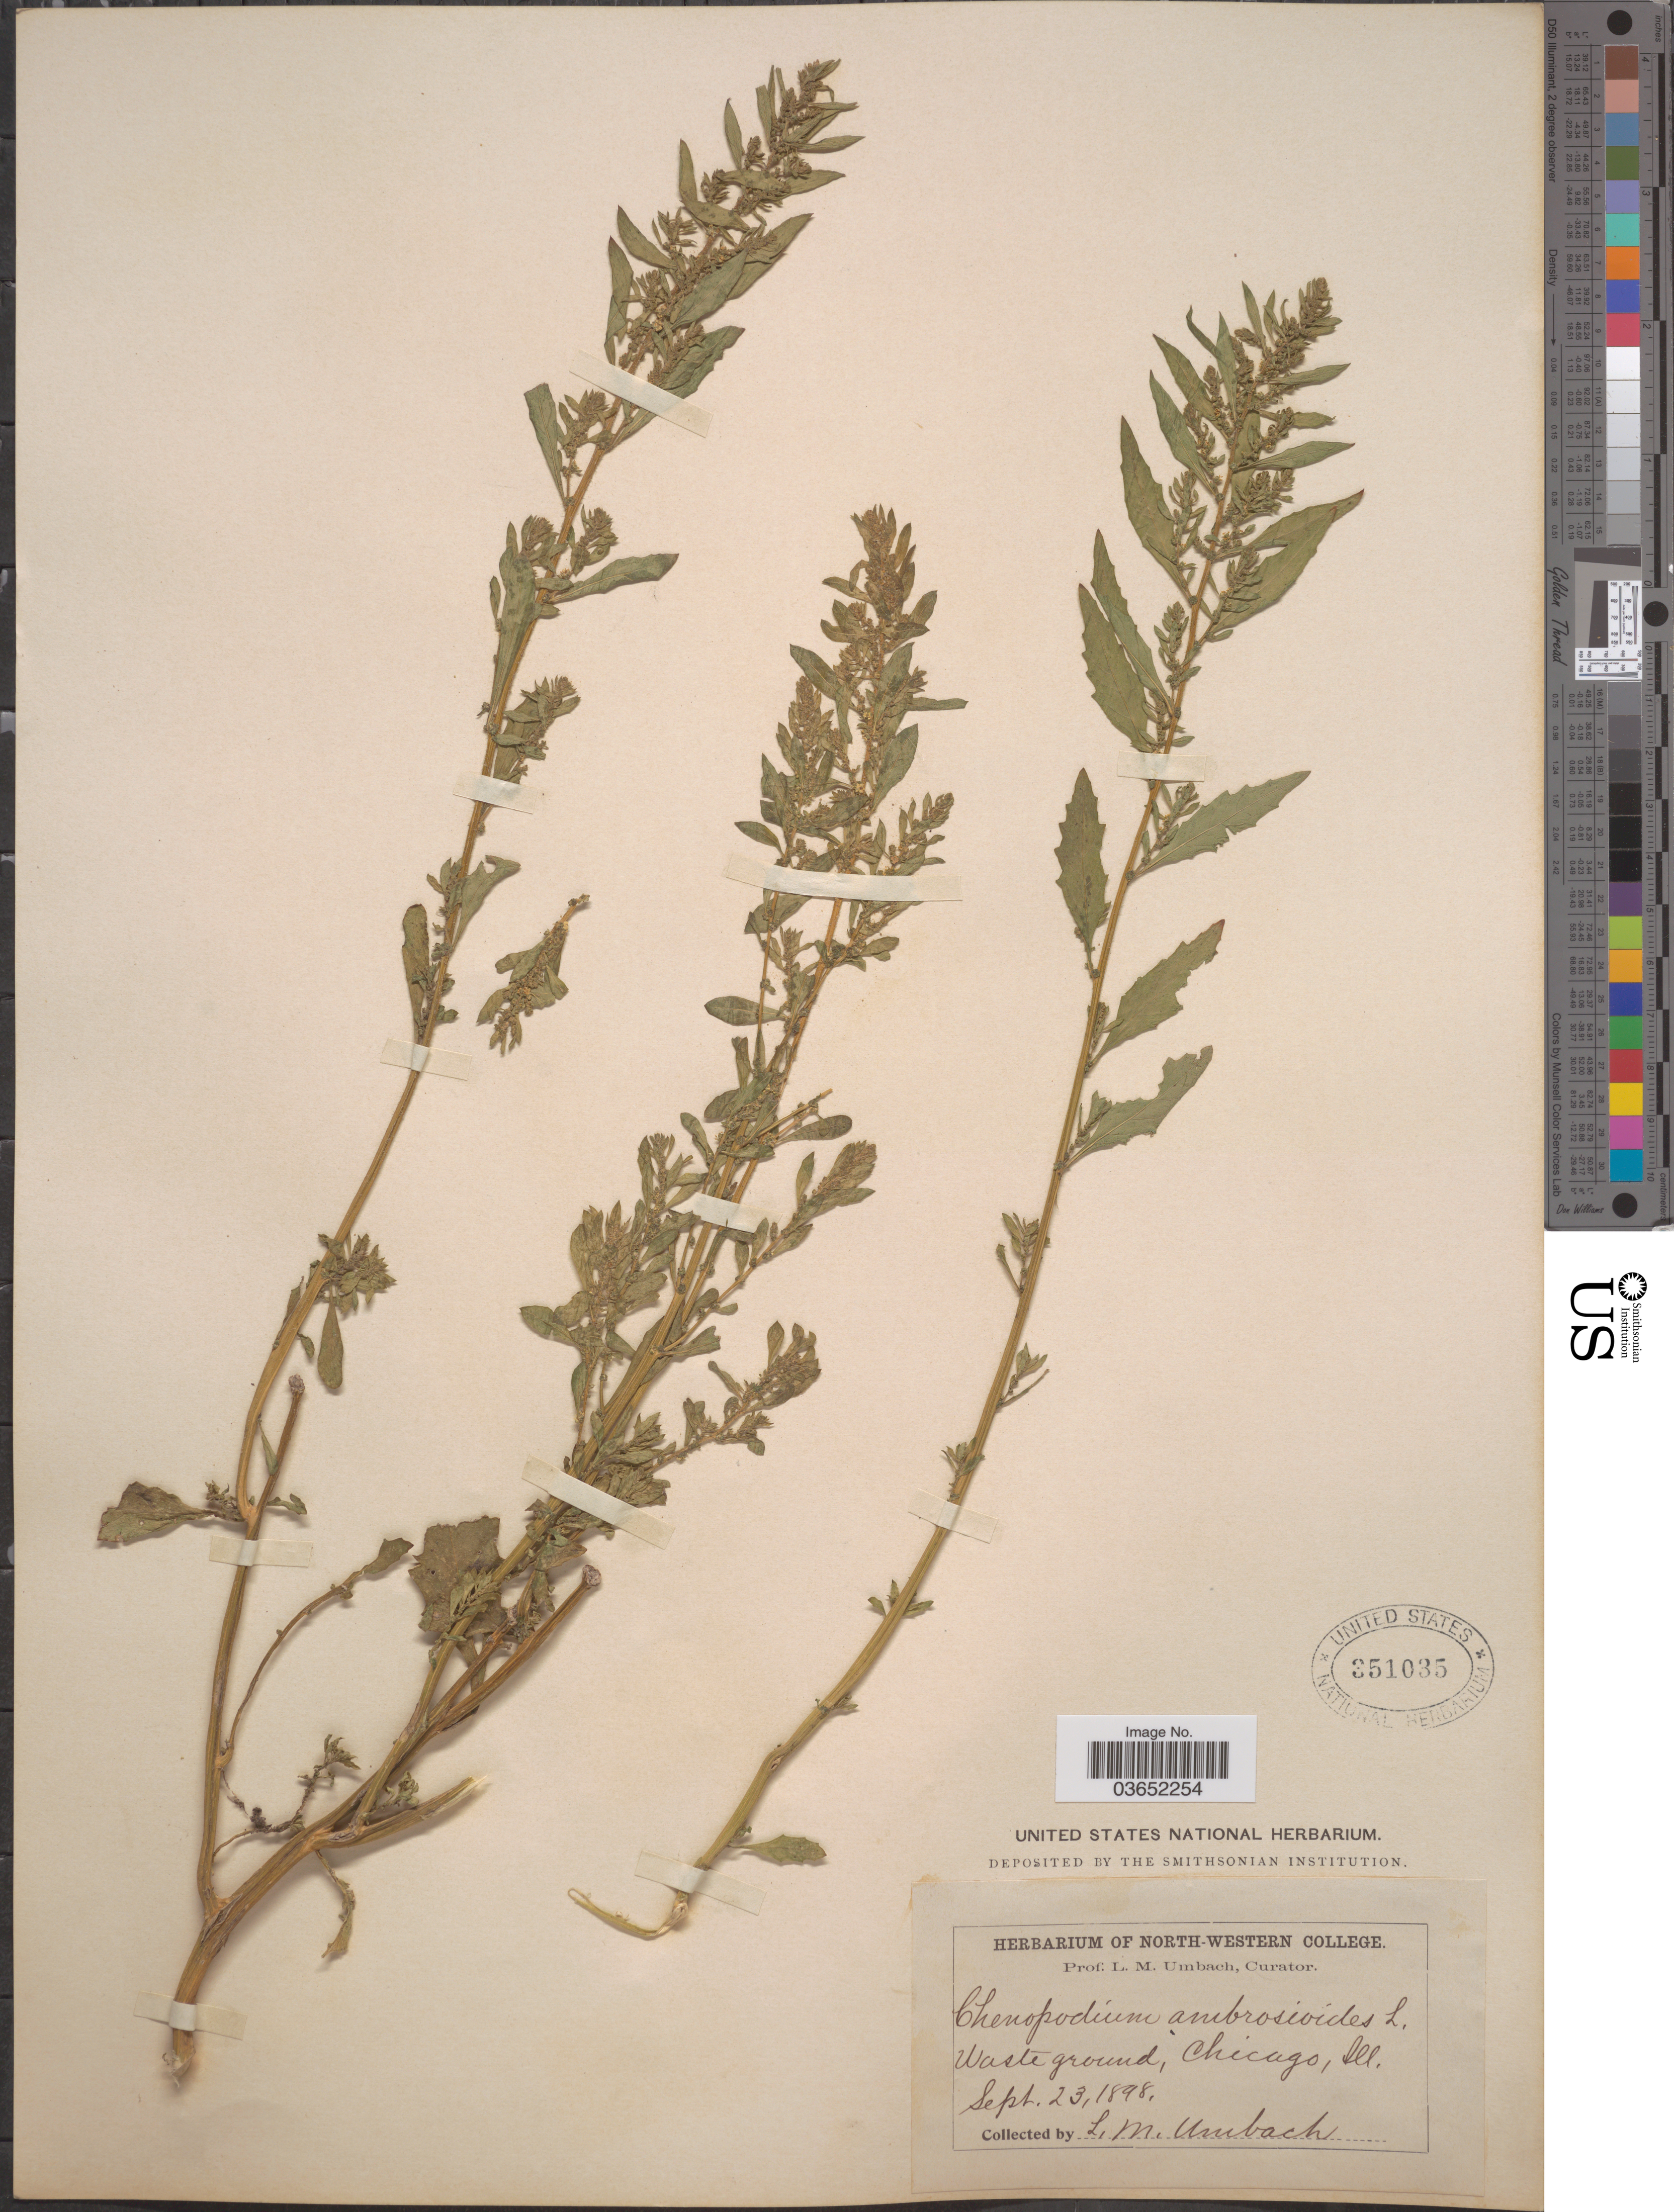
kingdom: Plantae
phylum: Tracheophyta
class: Magnoliopsida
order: Caryophyllales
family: Amaranthaceae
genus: Chenopodium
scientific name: Chenopodium ambrosioides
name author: L.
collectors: L. M. Umbach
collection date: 1898-09-23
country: United States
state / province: Illinois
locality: Waste ground, Chicago.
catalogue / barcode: US 351035